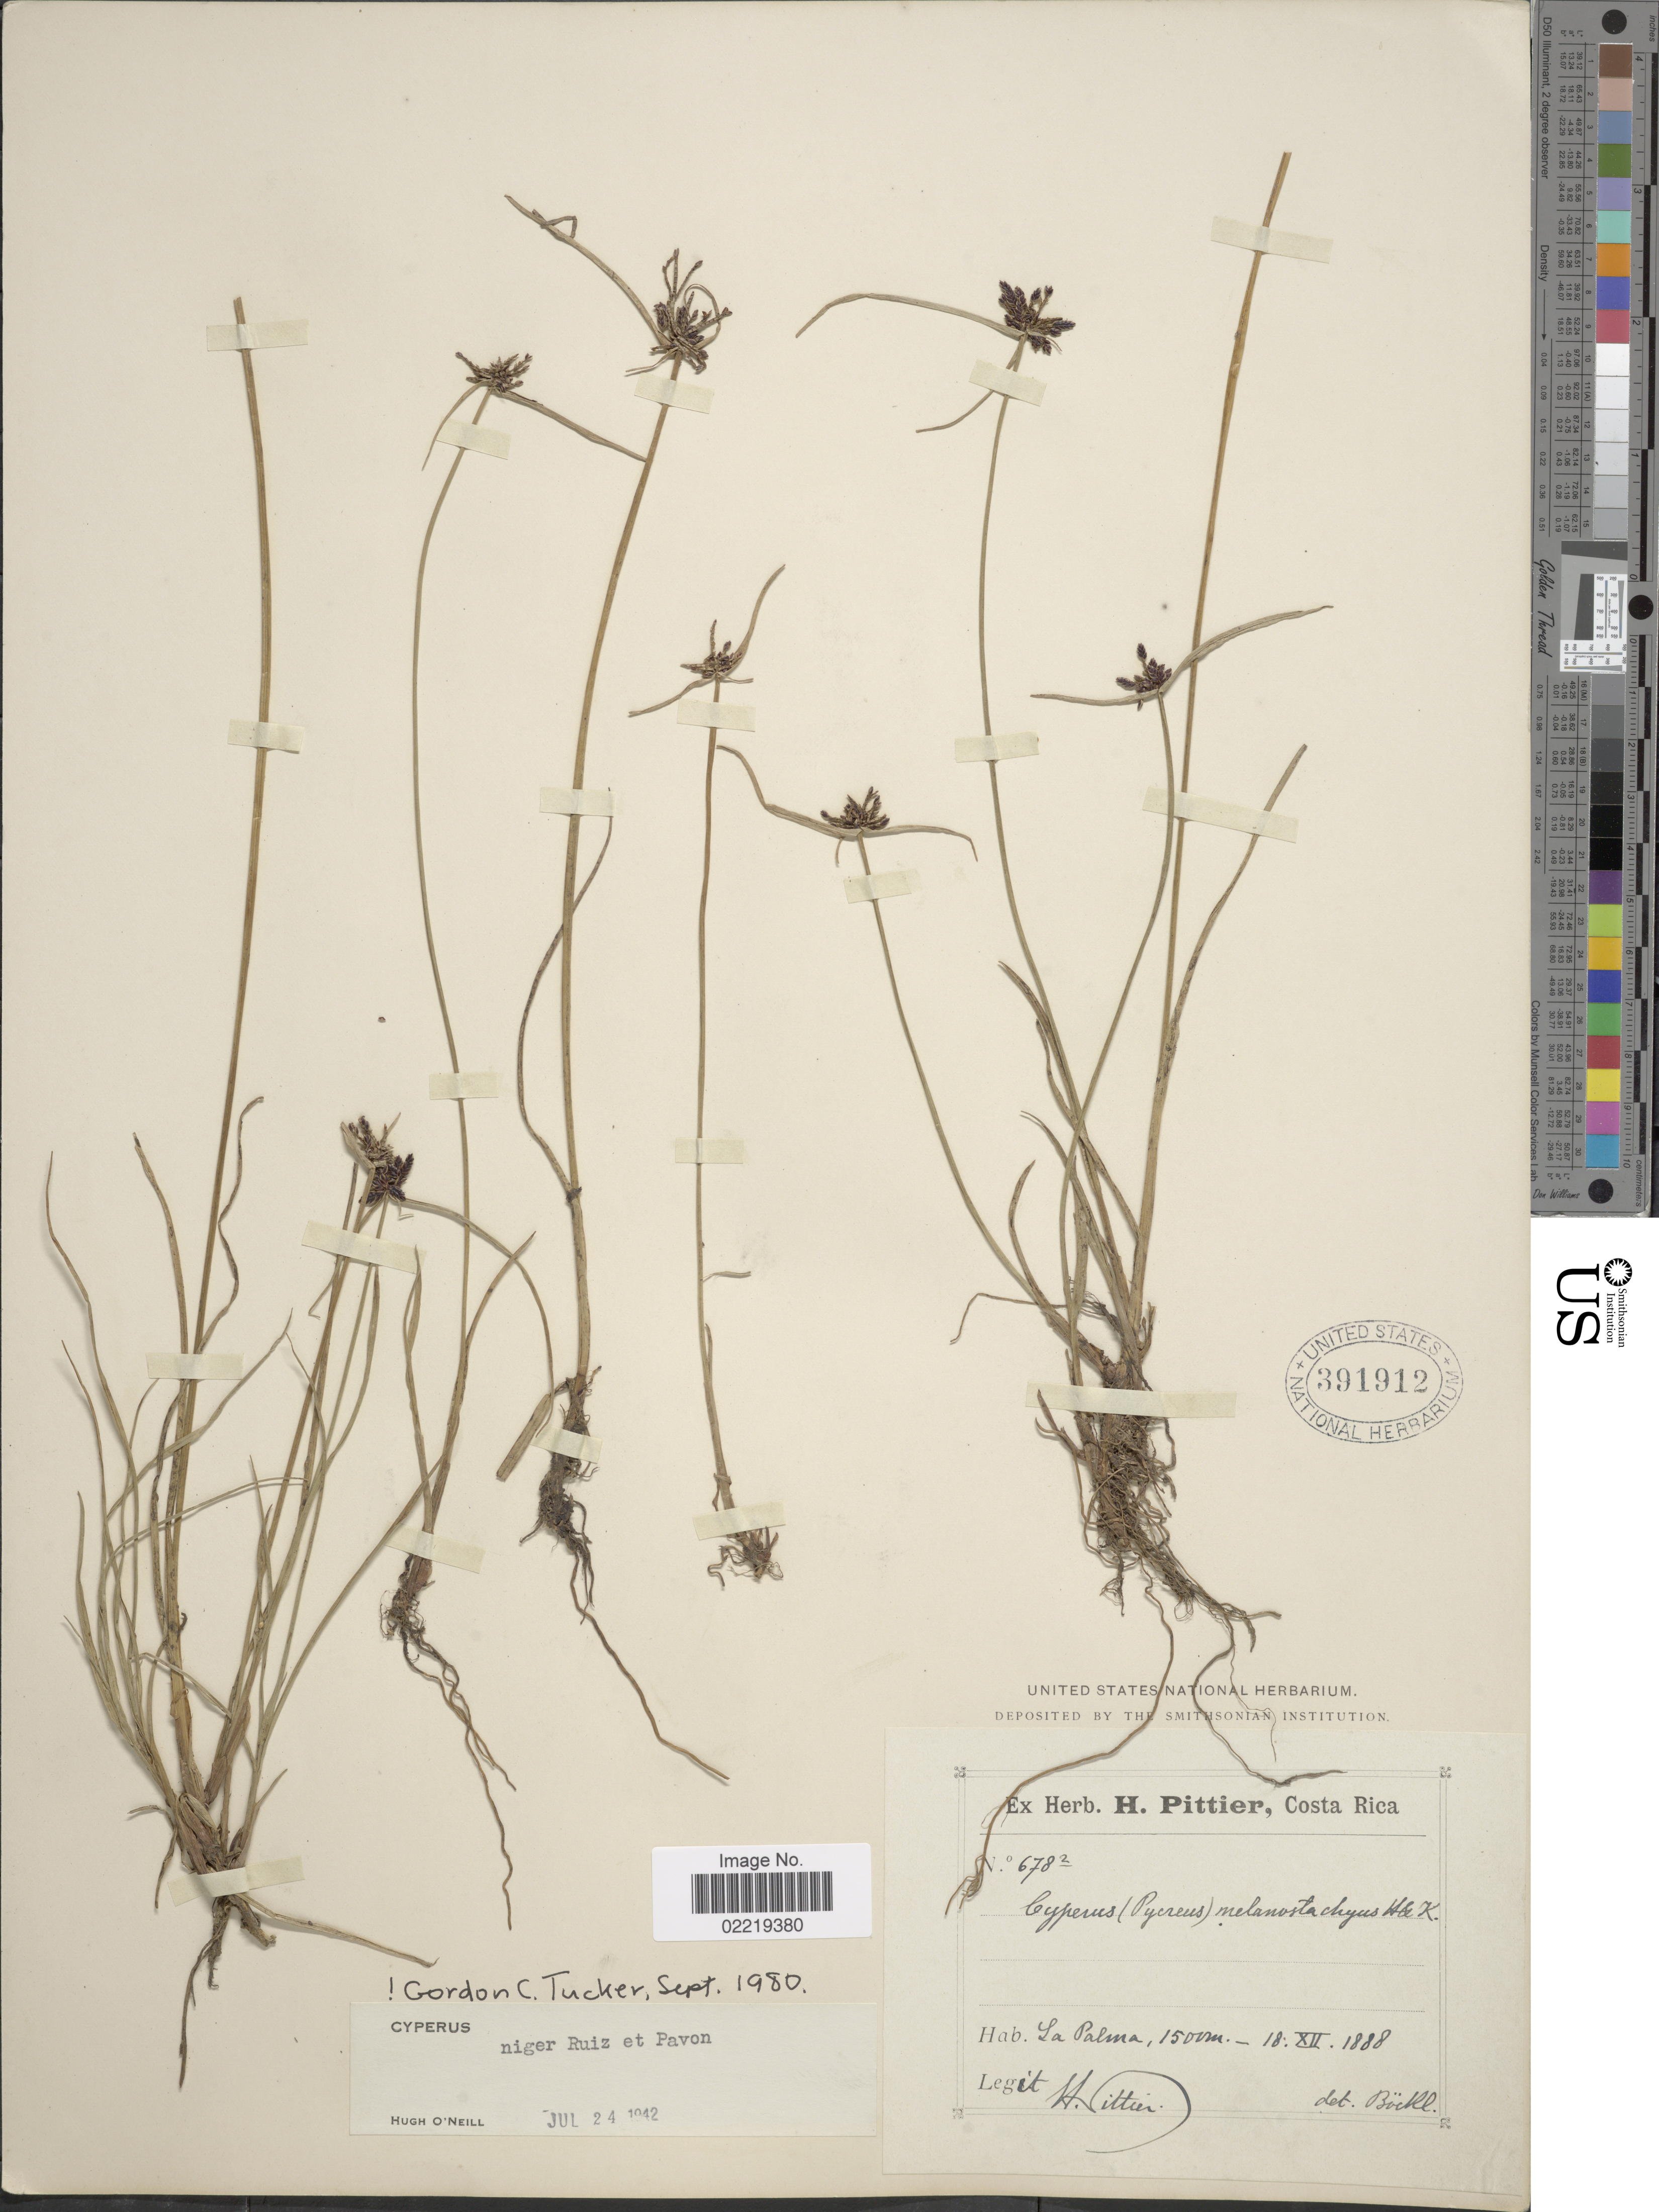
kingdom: Plantae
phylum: Tracheophyta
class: Liliopsida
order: Poales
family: Cyperaceae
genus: Cyperus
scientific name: Cyperus niger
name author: Ruiz & Pav.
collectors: H. F. Pittier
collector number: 6782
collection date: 1888-12-18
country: Costa Rica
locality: La Palma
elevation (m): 1500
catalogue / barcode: US 391912